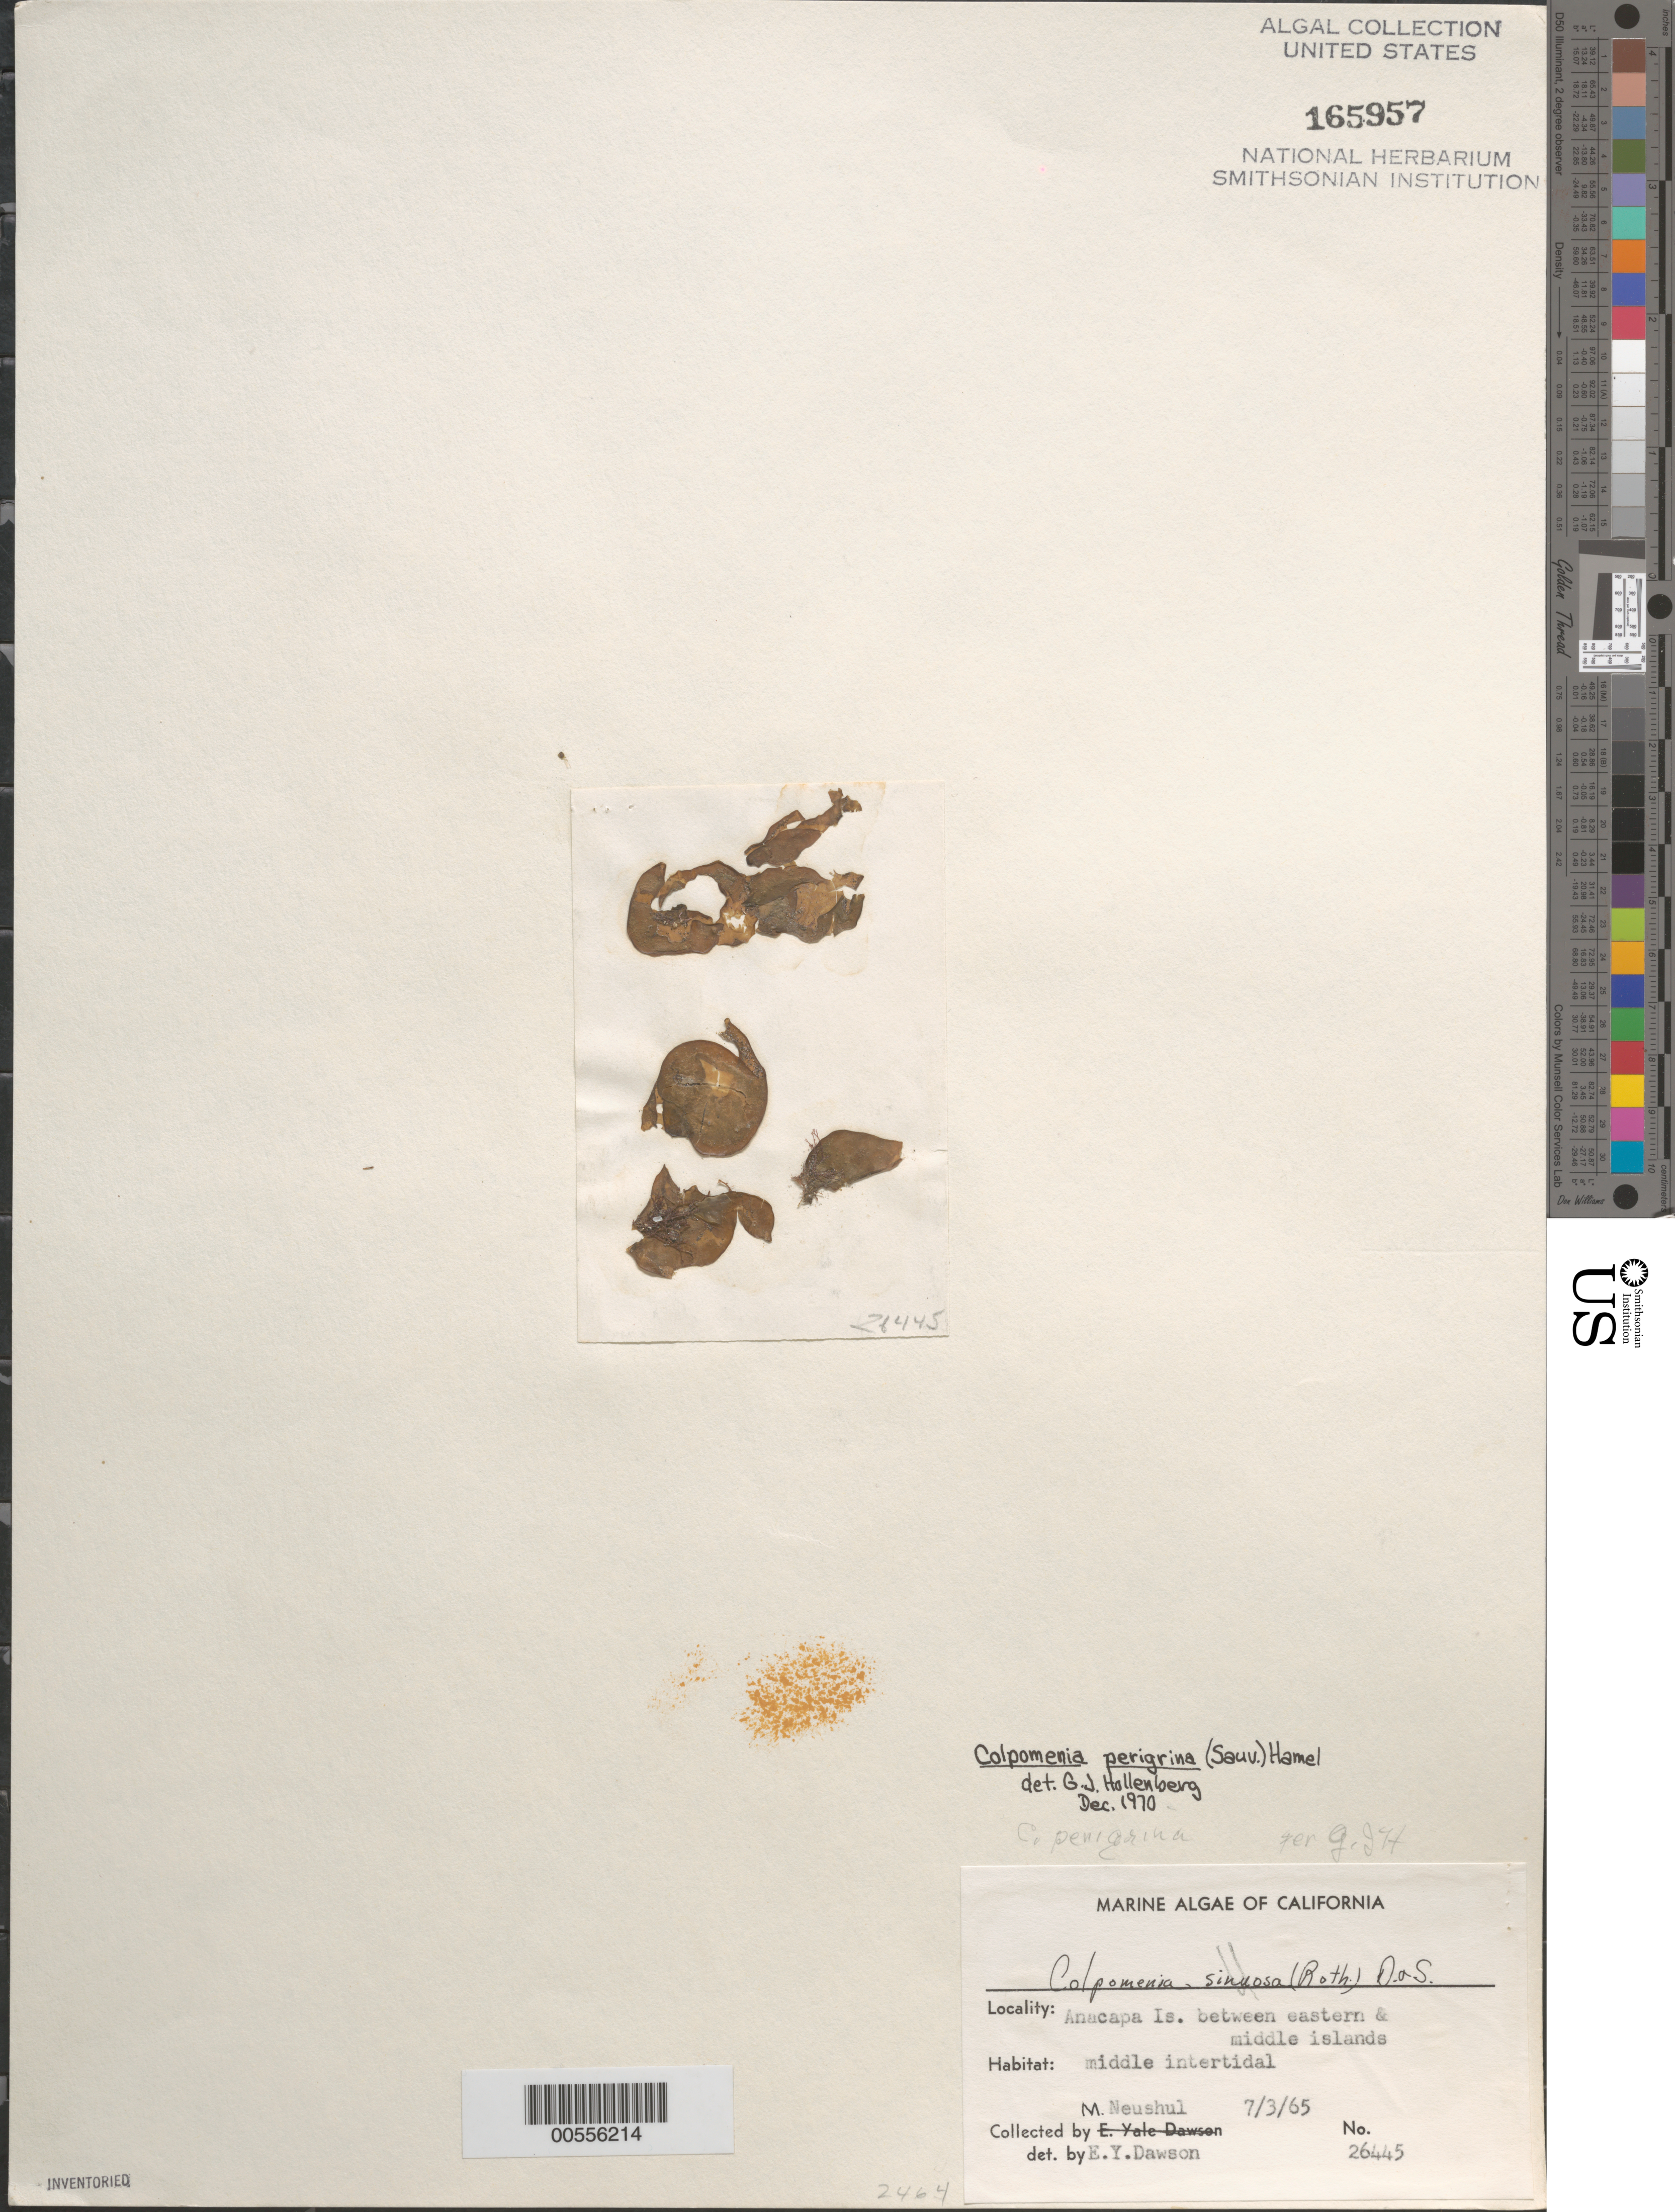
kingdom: Chromista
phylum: Ochrophyta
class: Phaeophyceae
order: Scytosiphonales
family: Scytosiphonaceae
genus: Colpomenia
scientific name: Colpomenia peregrina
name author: Sauv.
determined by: Hollenberg, George J.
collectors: M. Neushul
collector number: Neushul 2464 & EYD 26445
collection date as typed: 03 Jul 1965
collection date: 1965-07-03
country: United States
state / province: California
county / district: Ventura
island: Anacapa Island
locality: Between eastern and middle islands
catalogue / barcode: US 165957